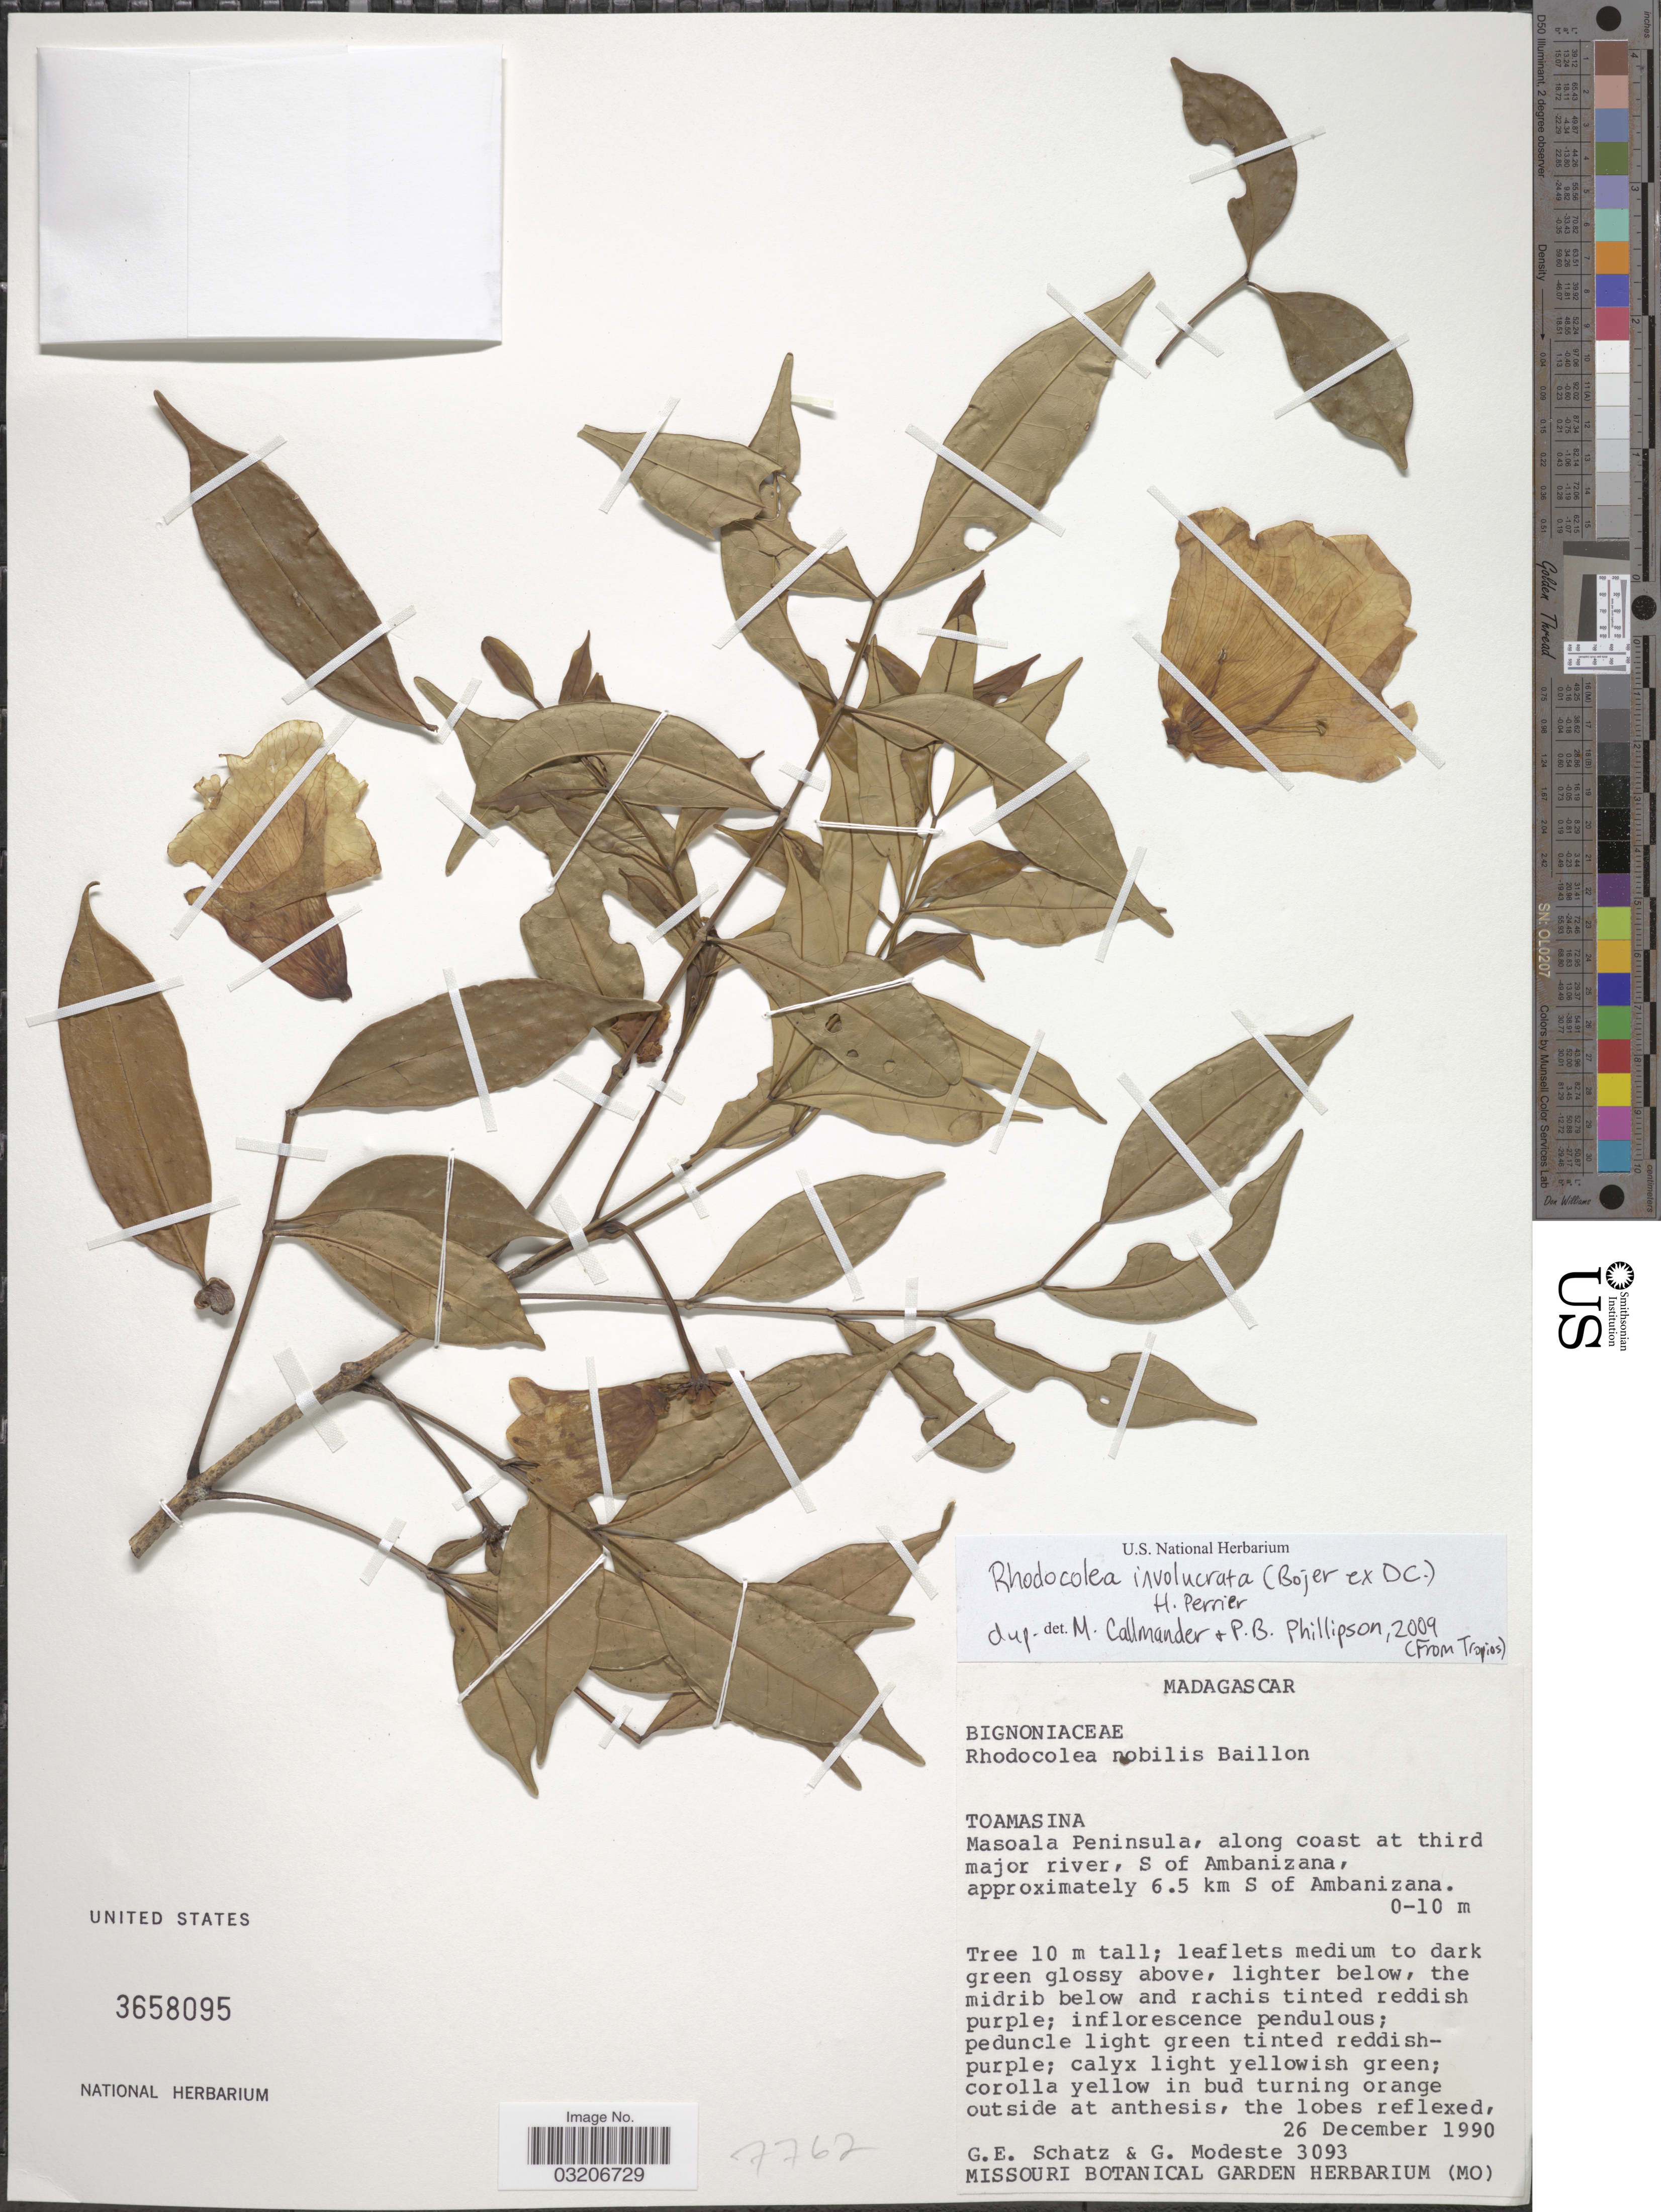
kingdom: Plantae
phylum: Tracheophyta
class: Magnoliopsida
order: Lamiales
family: Bignoniaceae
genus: Rhodocolea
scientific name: Rhodocolea involucrata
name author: (Bojer ex DC.) H. Perrier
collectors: G. Schatz & G. Modeste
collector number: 3093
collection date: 1990-12-26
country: Madagascar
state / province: Analanjirofo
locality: Masoala Peninsula, along coast at third major river, S of Ambanizana, approximately 6.5 km S of Ambanizana.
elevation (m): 0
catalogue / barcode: US 3658095